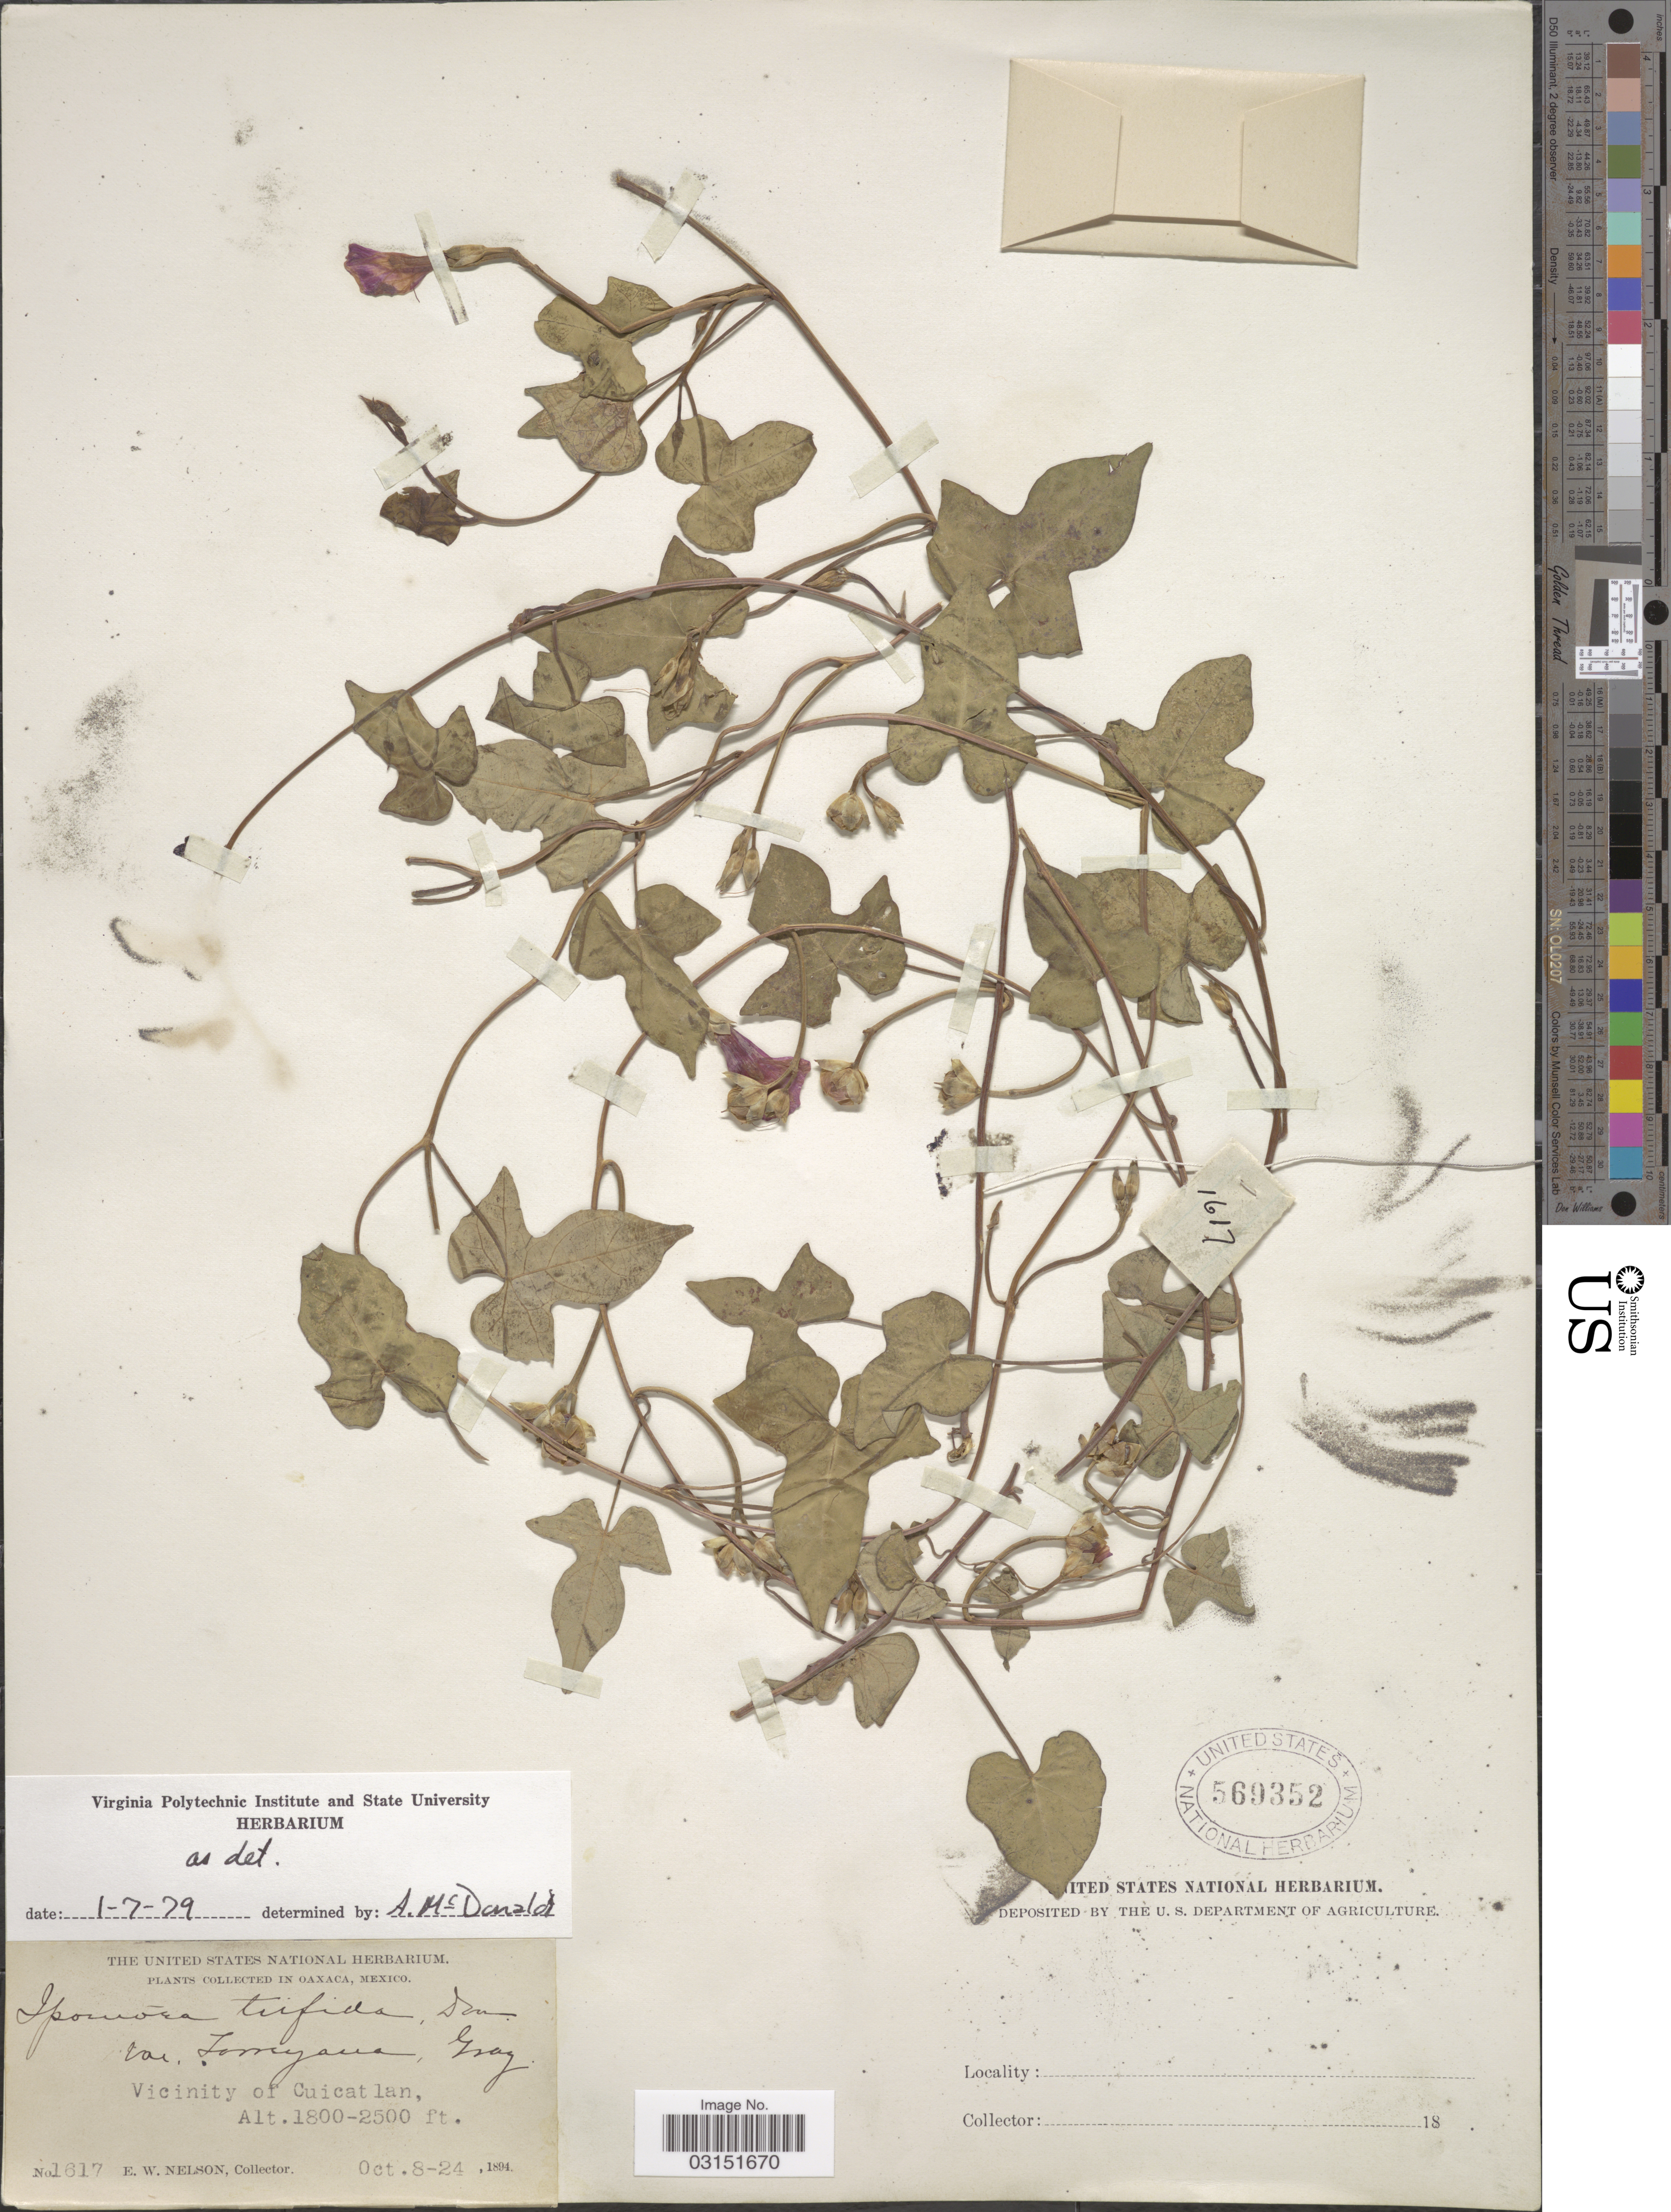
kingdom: Plantae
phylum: Tracheophyta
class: Magnoliopsida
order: Solanales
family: Convolvulaceae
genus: Ipomoea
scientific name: Ipomoea trifida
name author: (Kunth) G. Don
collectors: E. W. Nelson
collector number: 1617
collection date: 1894-10-08/1894-10-24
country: Mexico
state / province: Oaxaca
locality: Vicinity of Cuicatlan.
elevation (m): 549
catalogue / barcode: US 569352